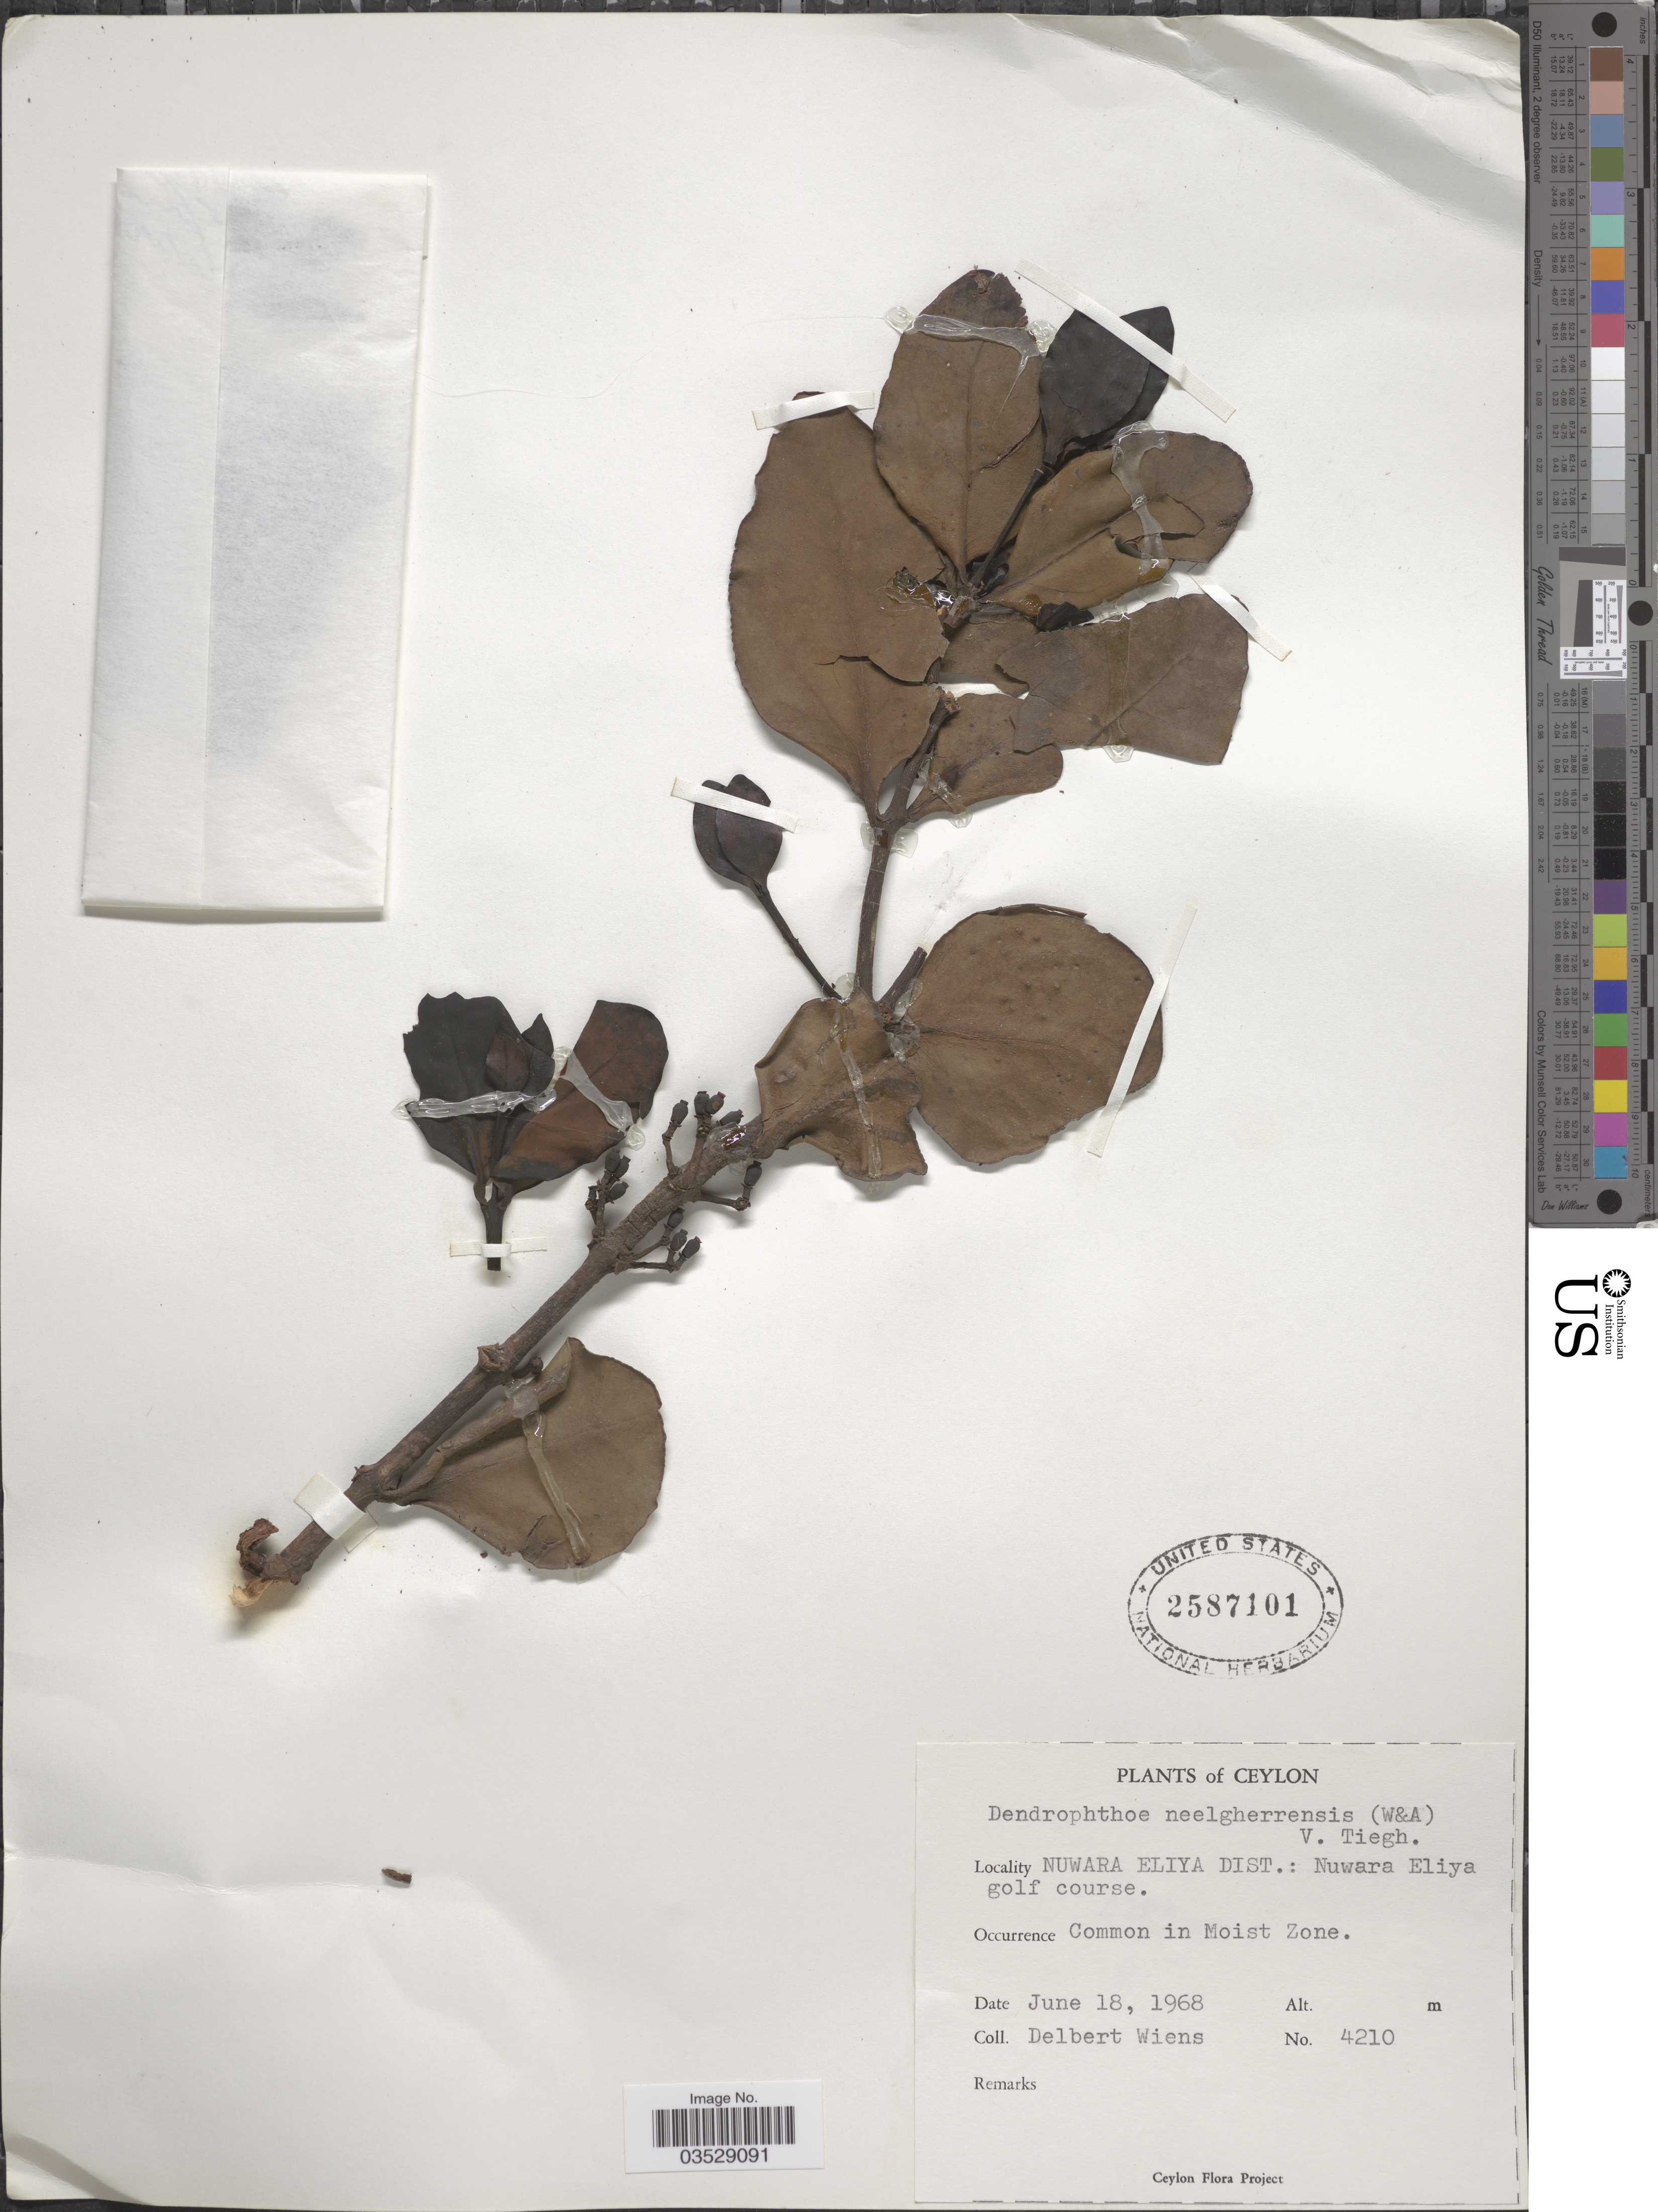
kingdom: Plantae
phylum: Tracheophyta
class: Magnoliopsida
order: Santalales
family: Loranthaceae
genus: Dendrophthoe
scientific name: Dendrophthoe trigona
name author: (Wight & Arn.) Danser ex Santapau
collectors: D. Wiens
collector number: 4210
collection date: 1968-06-18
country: Sri Lanka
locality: Ceylon. Nuwara Eliya Dist.: Nuwara Eliya golf course.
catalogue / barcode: US 2587101